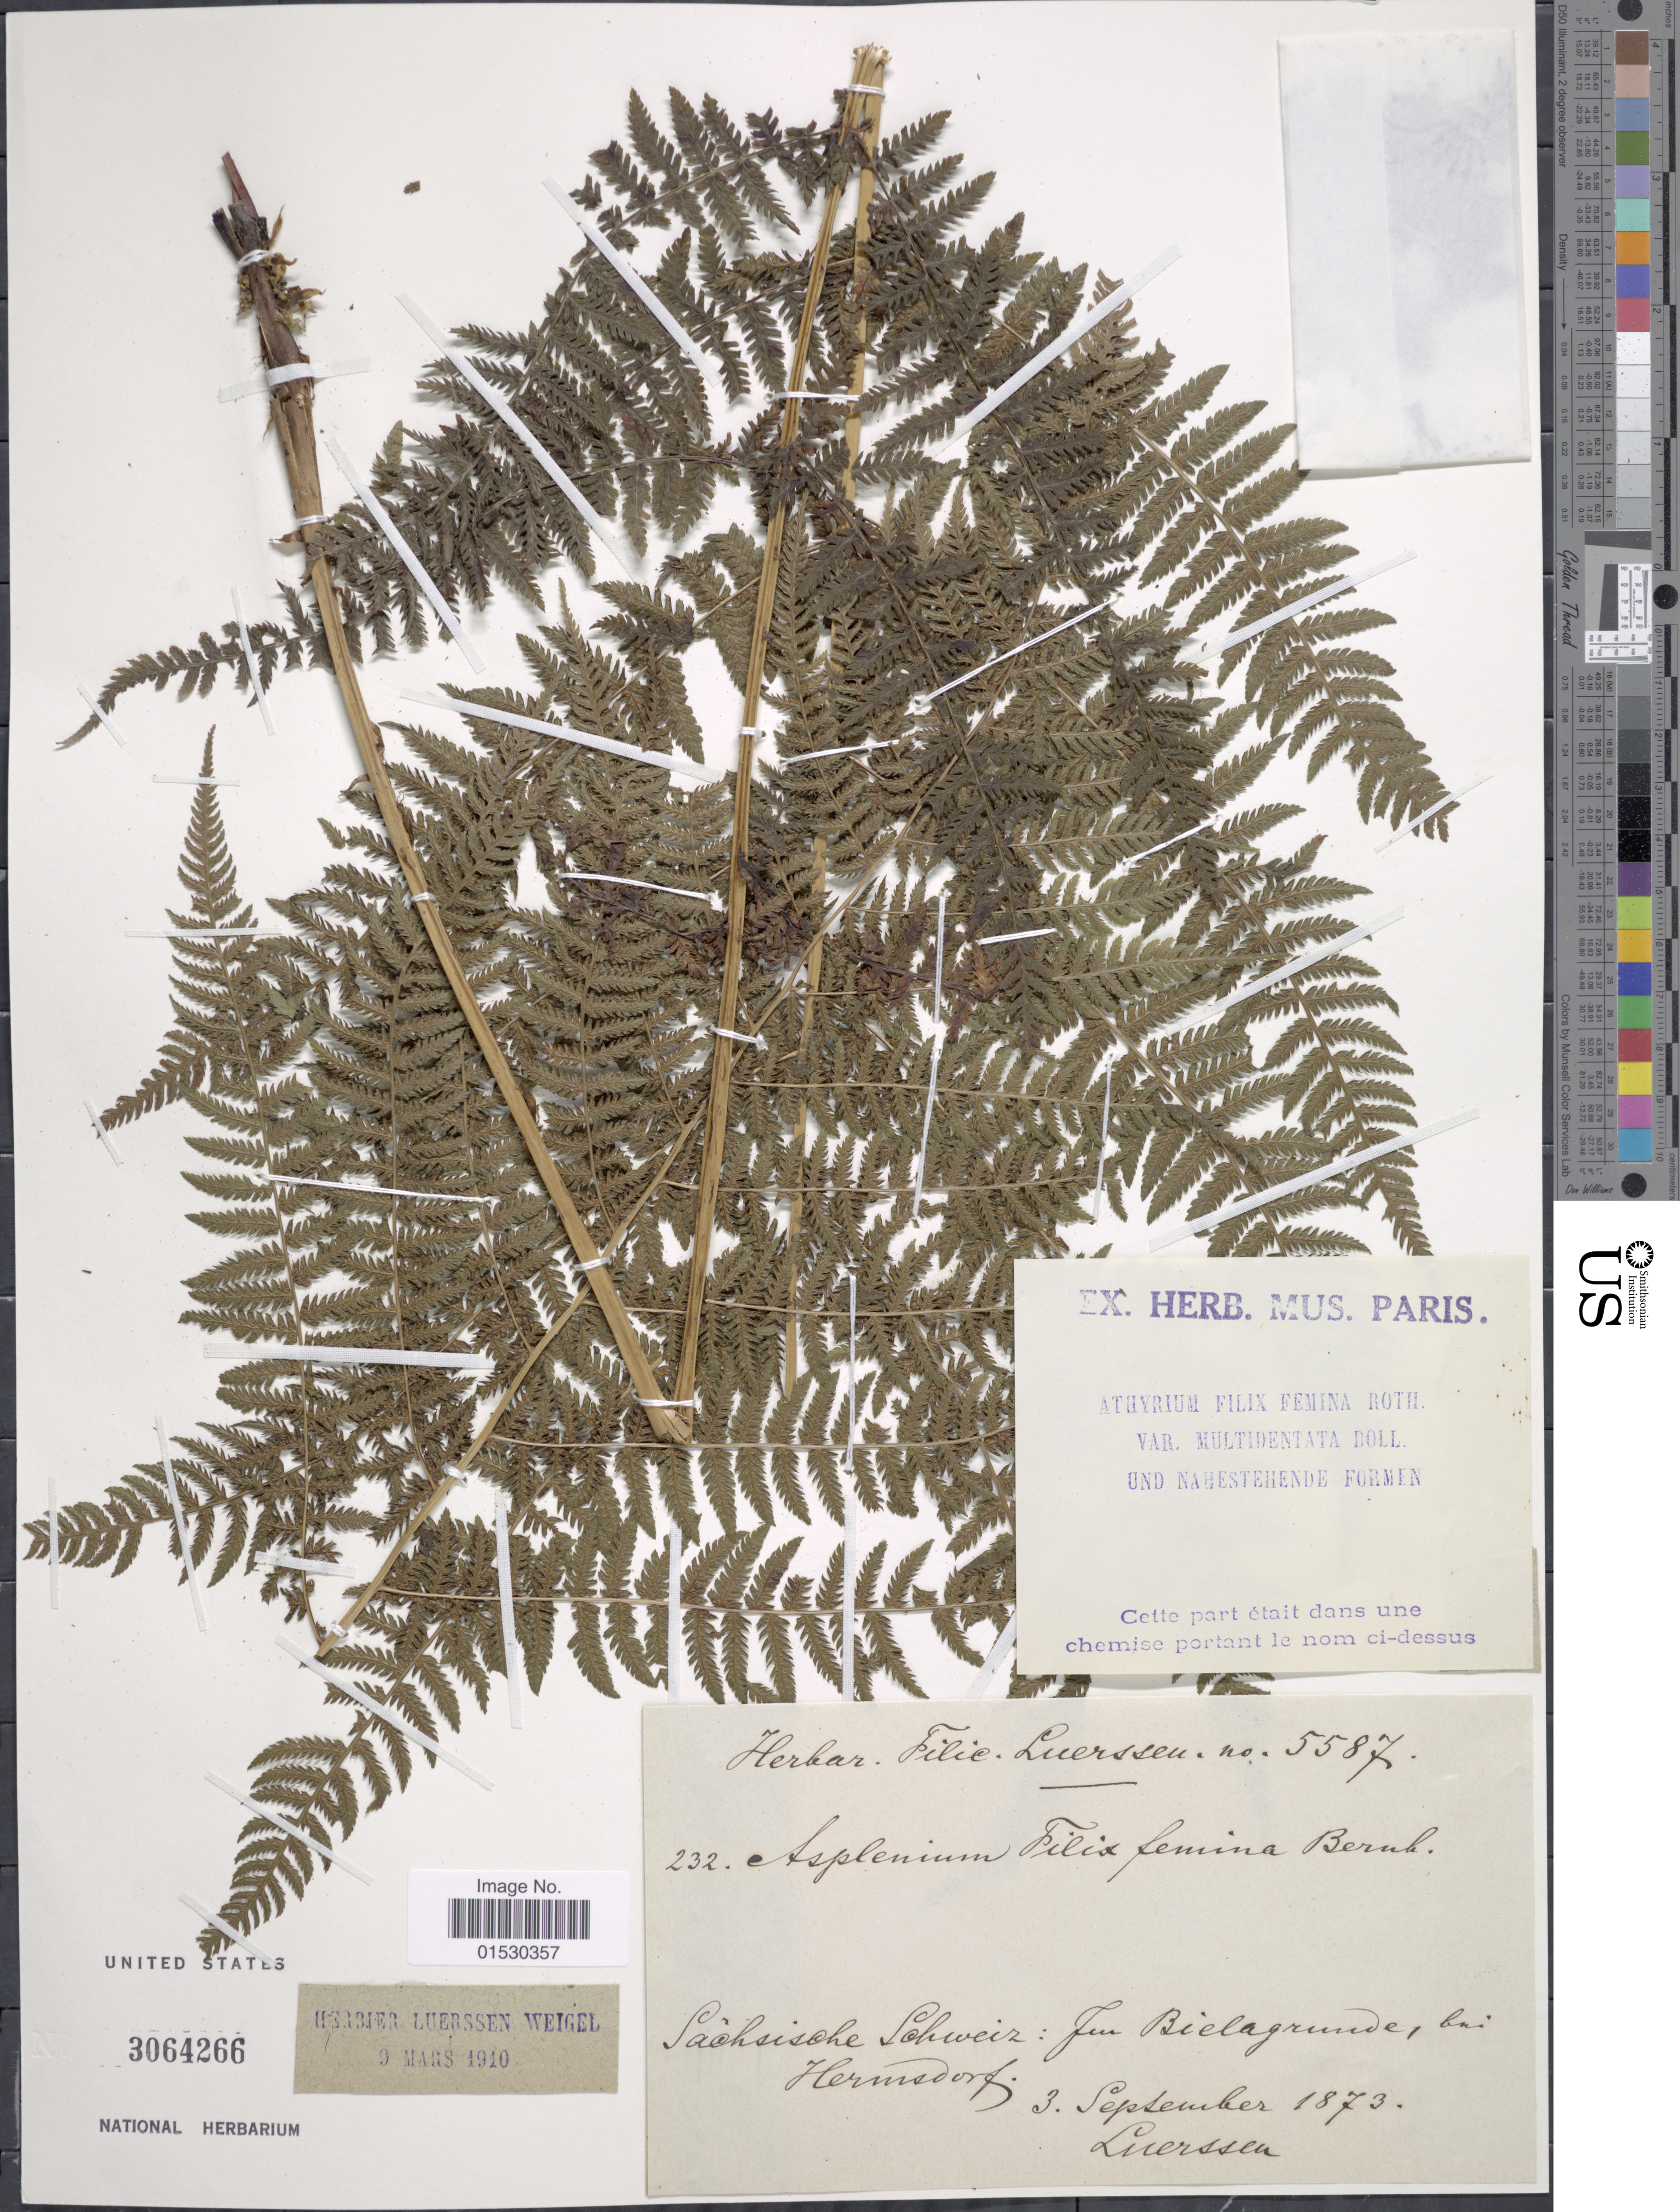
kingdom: Plantae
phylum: Tracheophyta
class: Polypodiopsida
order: Polypodiales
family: Athyriaceae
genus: Athyrium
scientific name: Athyrium filix-femina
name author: (L.) Roth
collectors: Luerssen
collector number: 232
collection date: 1873-09-03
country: Germany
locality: Sachsische Schweiz: Jur Bielagrunde, bui Hermasdorf [interpreted]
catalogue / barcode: US 3064266